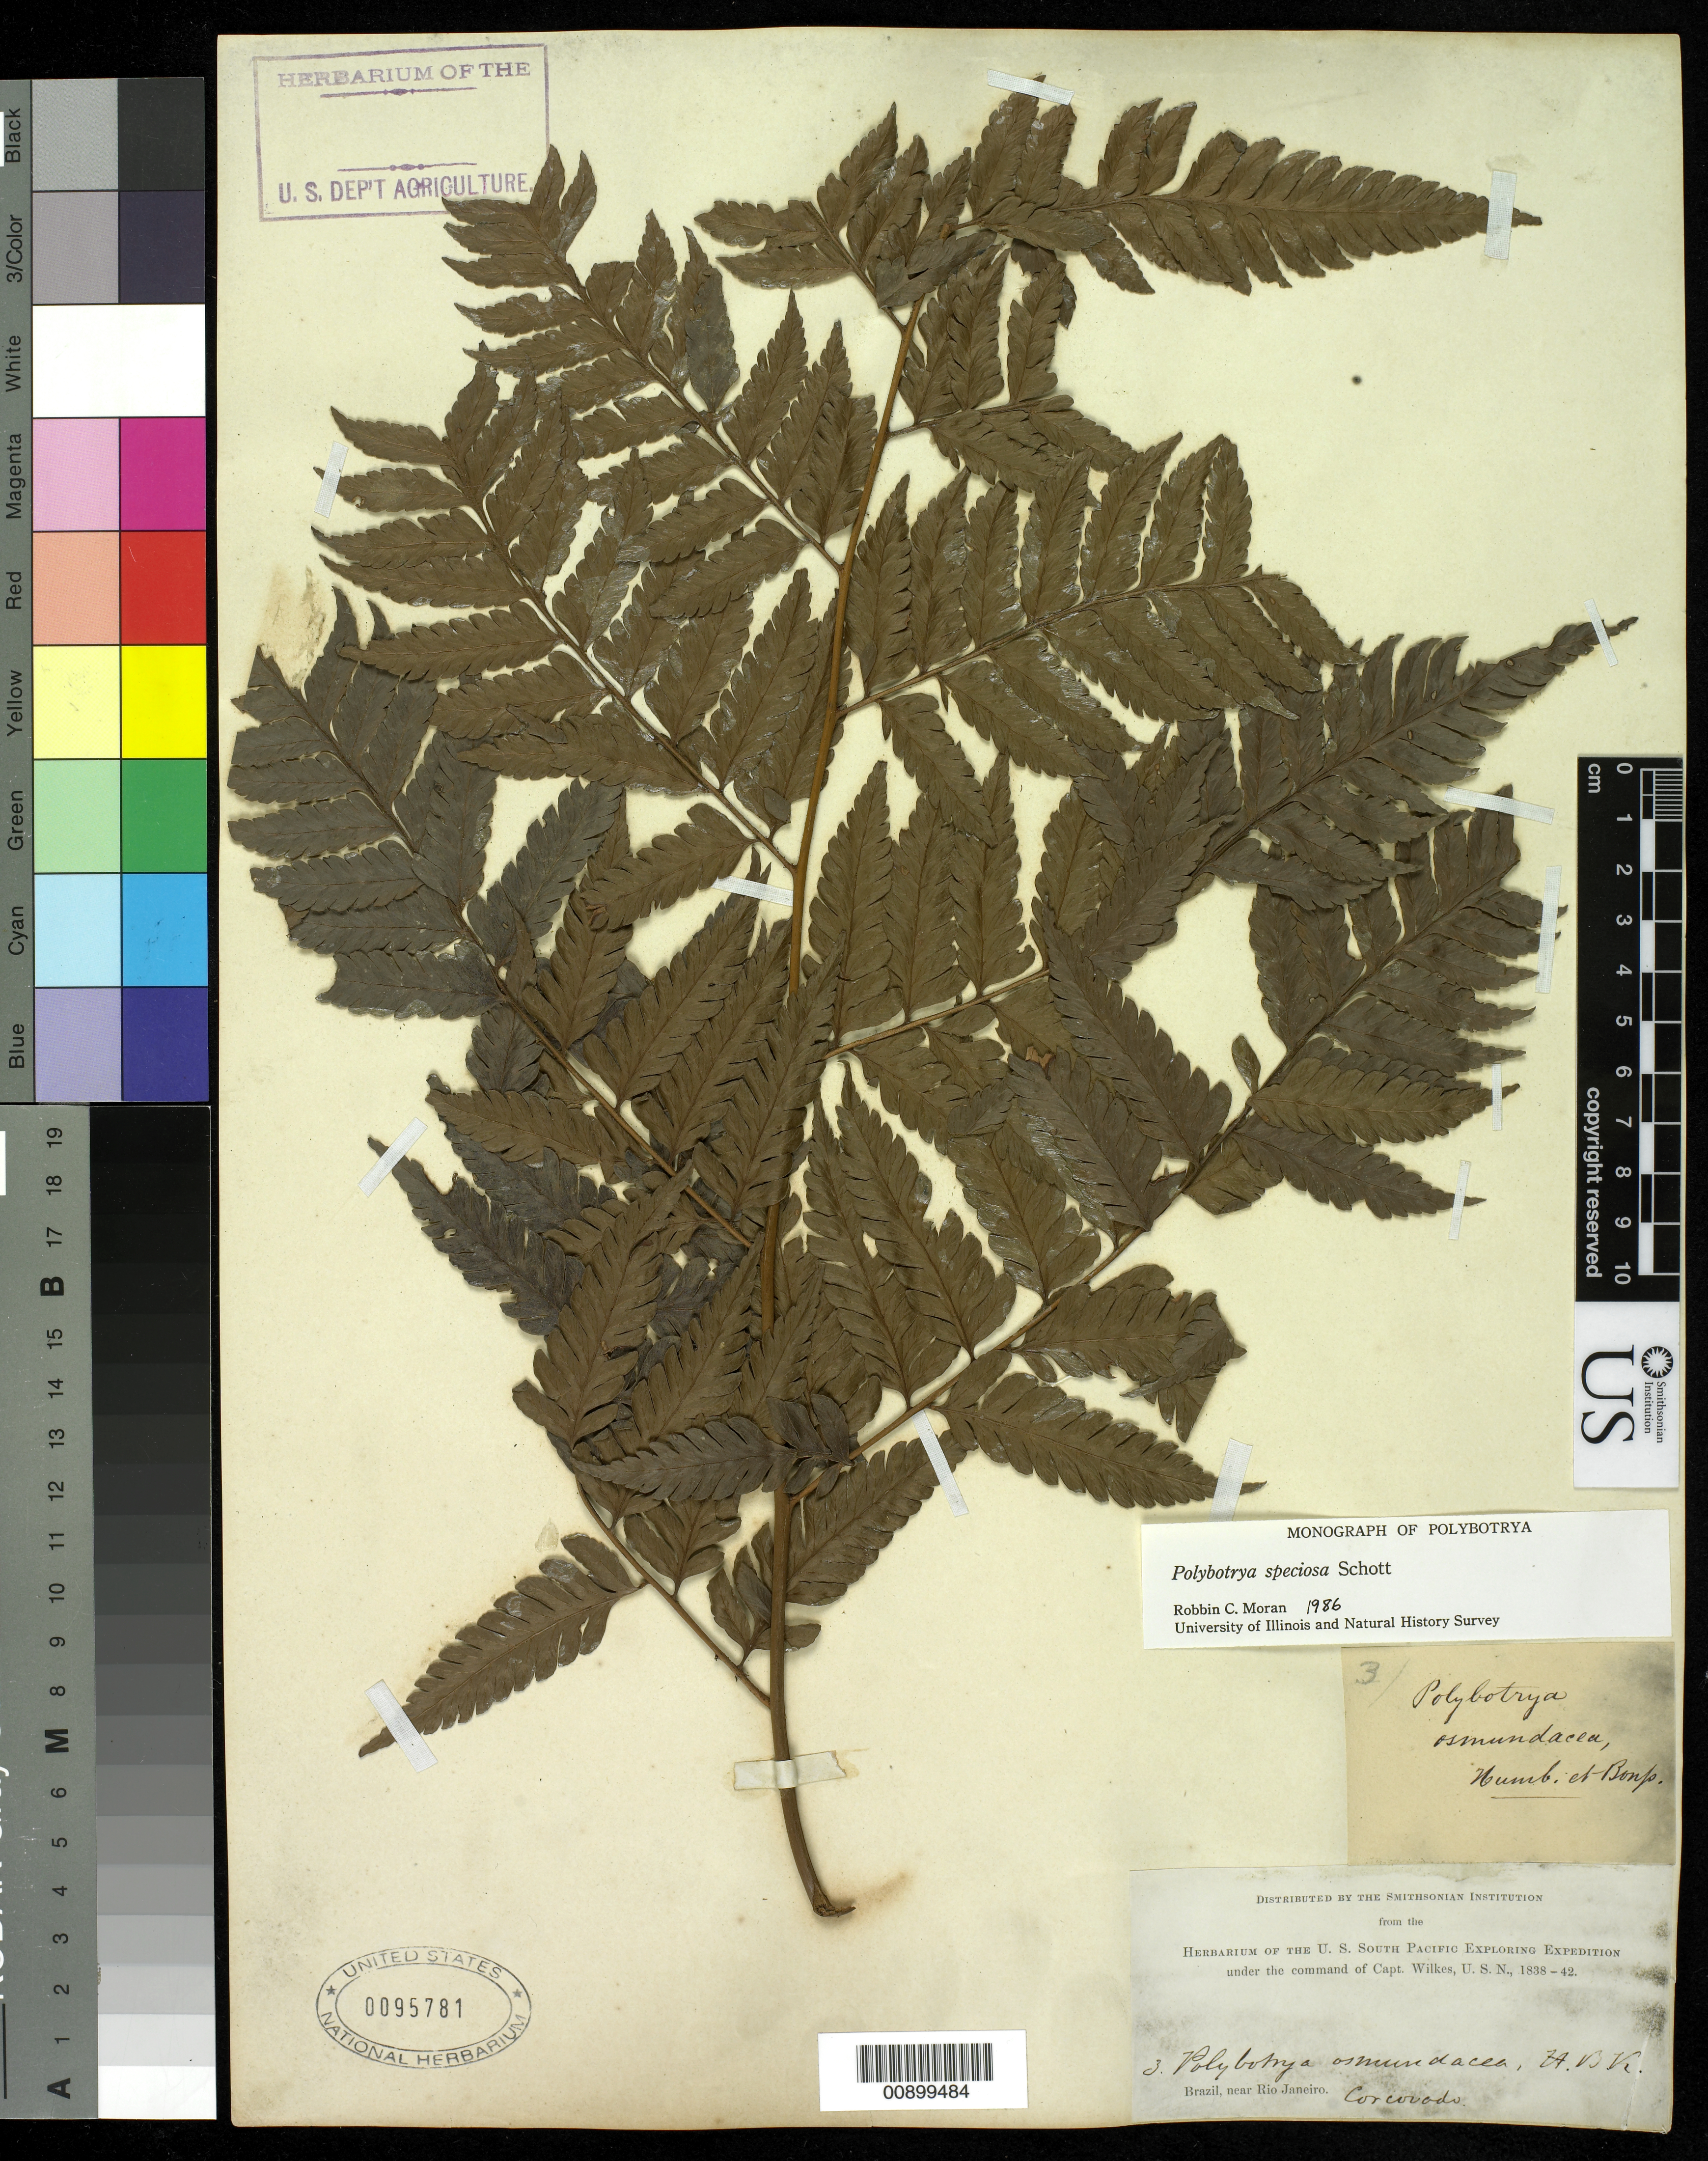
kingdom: Plantae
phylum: Tracheophyta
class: Polypodiopsida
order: Polypodiales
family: Dryopteridaceae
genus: Polybotrya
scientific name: Polybotrya speciosa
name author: Schott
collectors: Wilkes Explor. Exped.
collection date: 1838/1842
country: Brazil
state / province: Rio de Janeiro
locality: Brazil, near Rio Janeiro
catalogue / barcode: US 95781